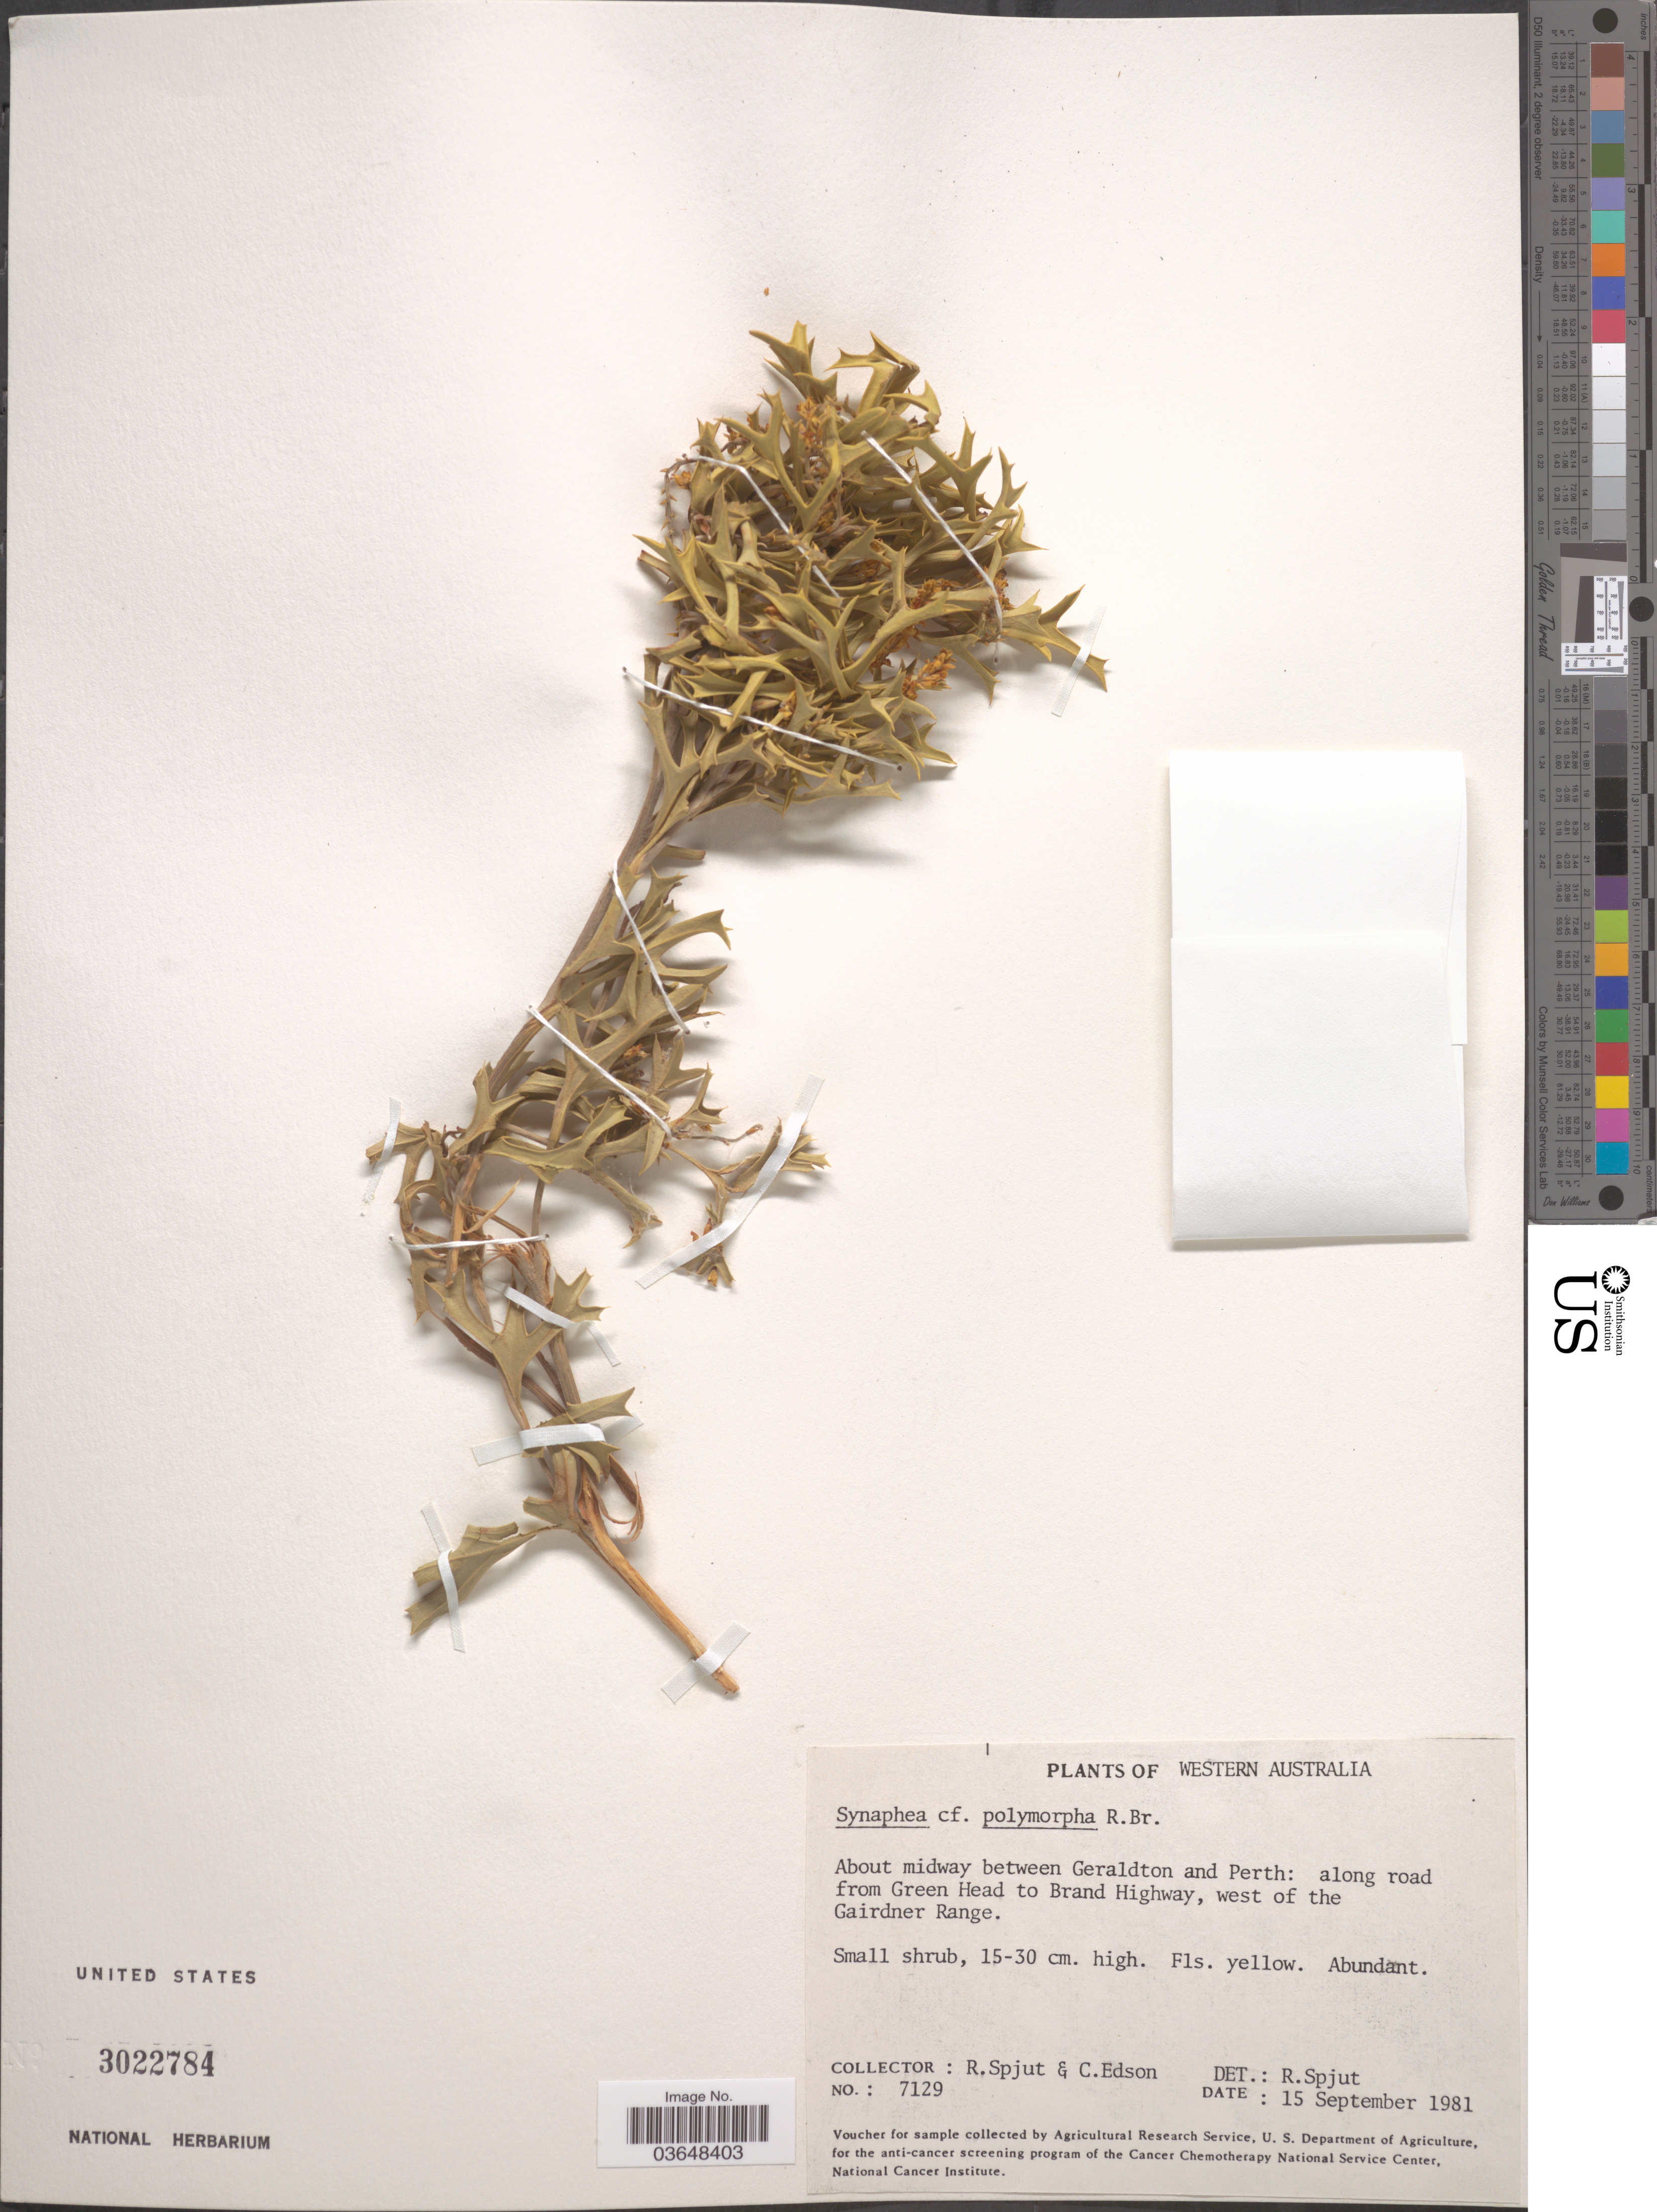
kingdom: Plantae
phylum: Tracheophyta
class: Magnoliopsida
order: Proteales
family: Proteaceae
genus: Synaphea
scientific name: Synaphea polymorpha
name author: R. Br.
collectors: R. Spjut & C. Edson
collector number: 7129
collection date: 1981-09-15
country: Australia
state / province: Western Australia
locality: About midway between Geraldton and Perth: along road from Green Head to Brand Highway, west of the Gairdner Range.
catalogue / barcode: US 3022784